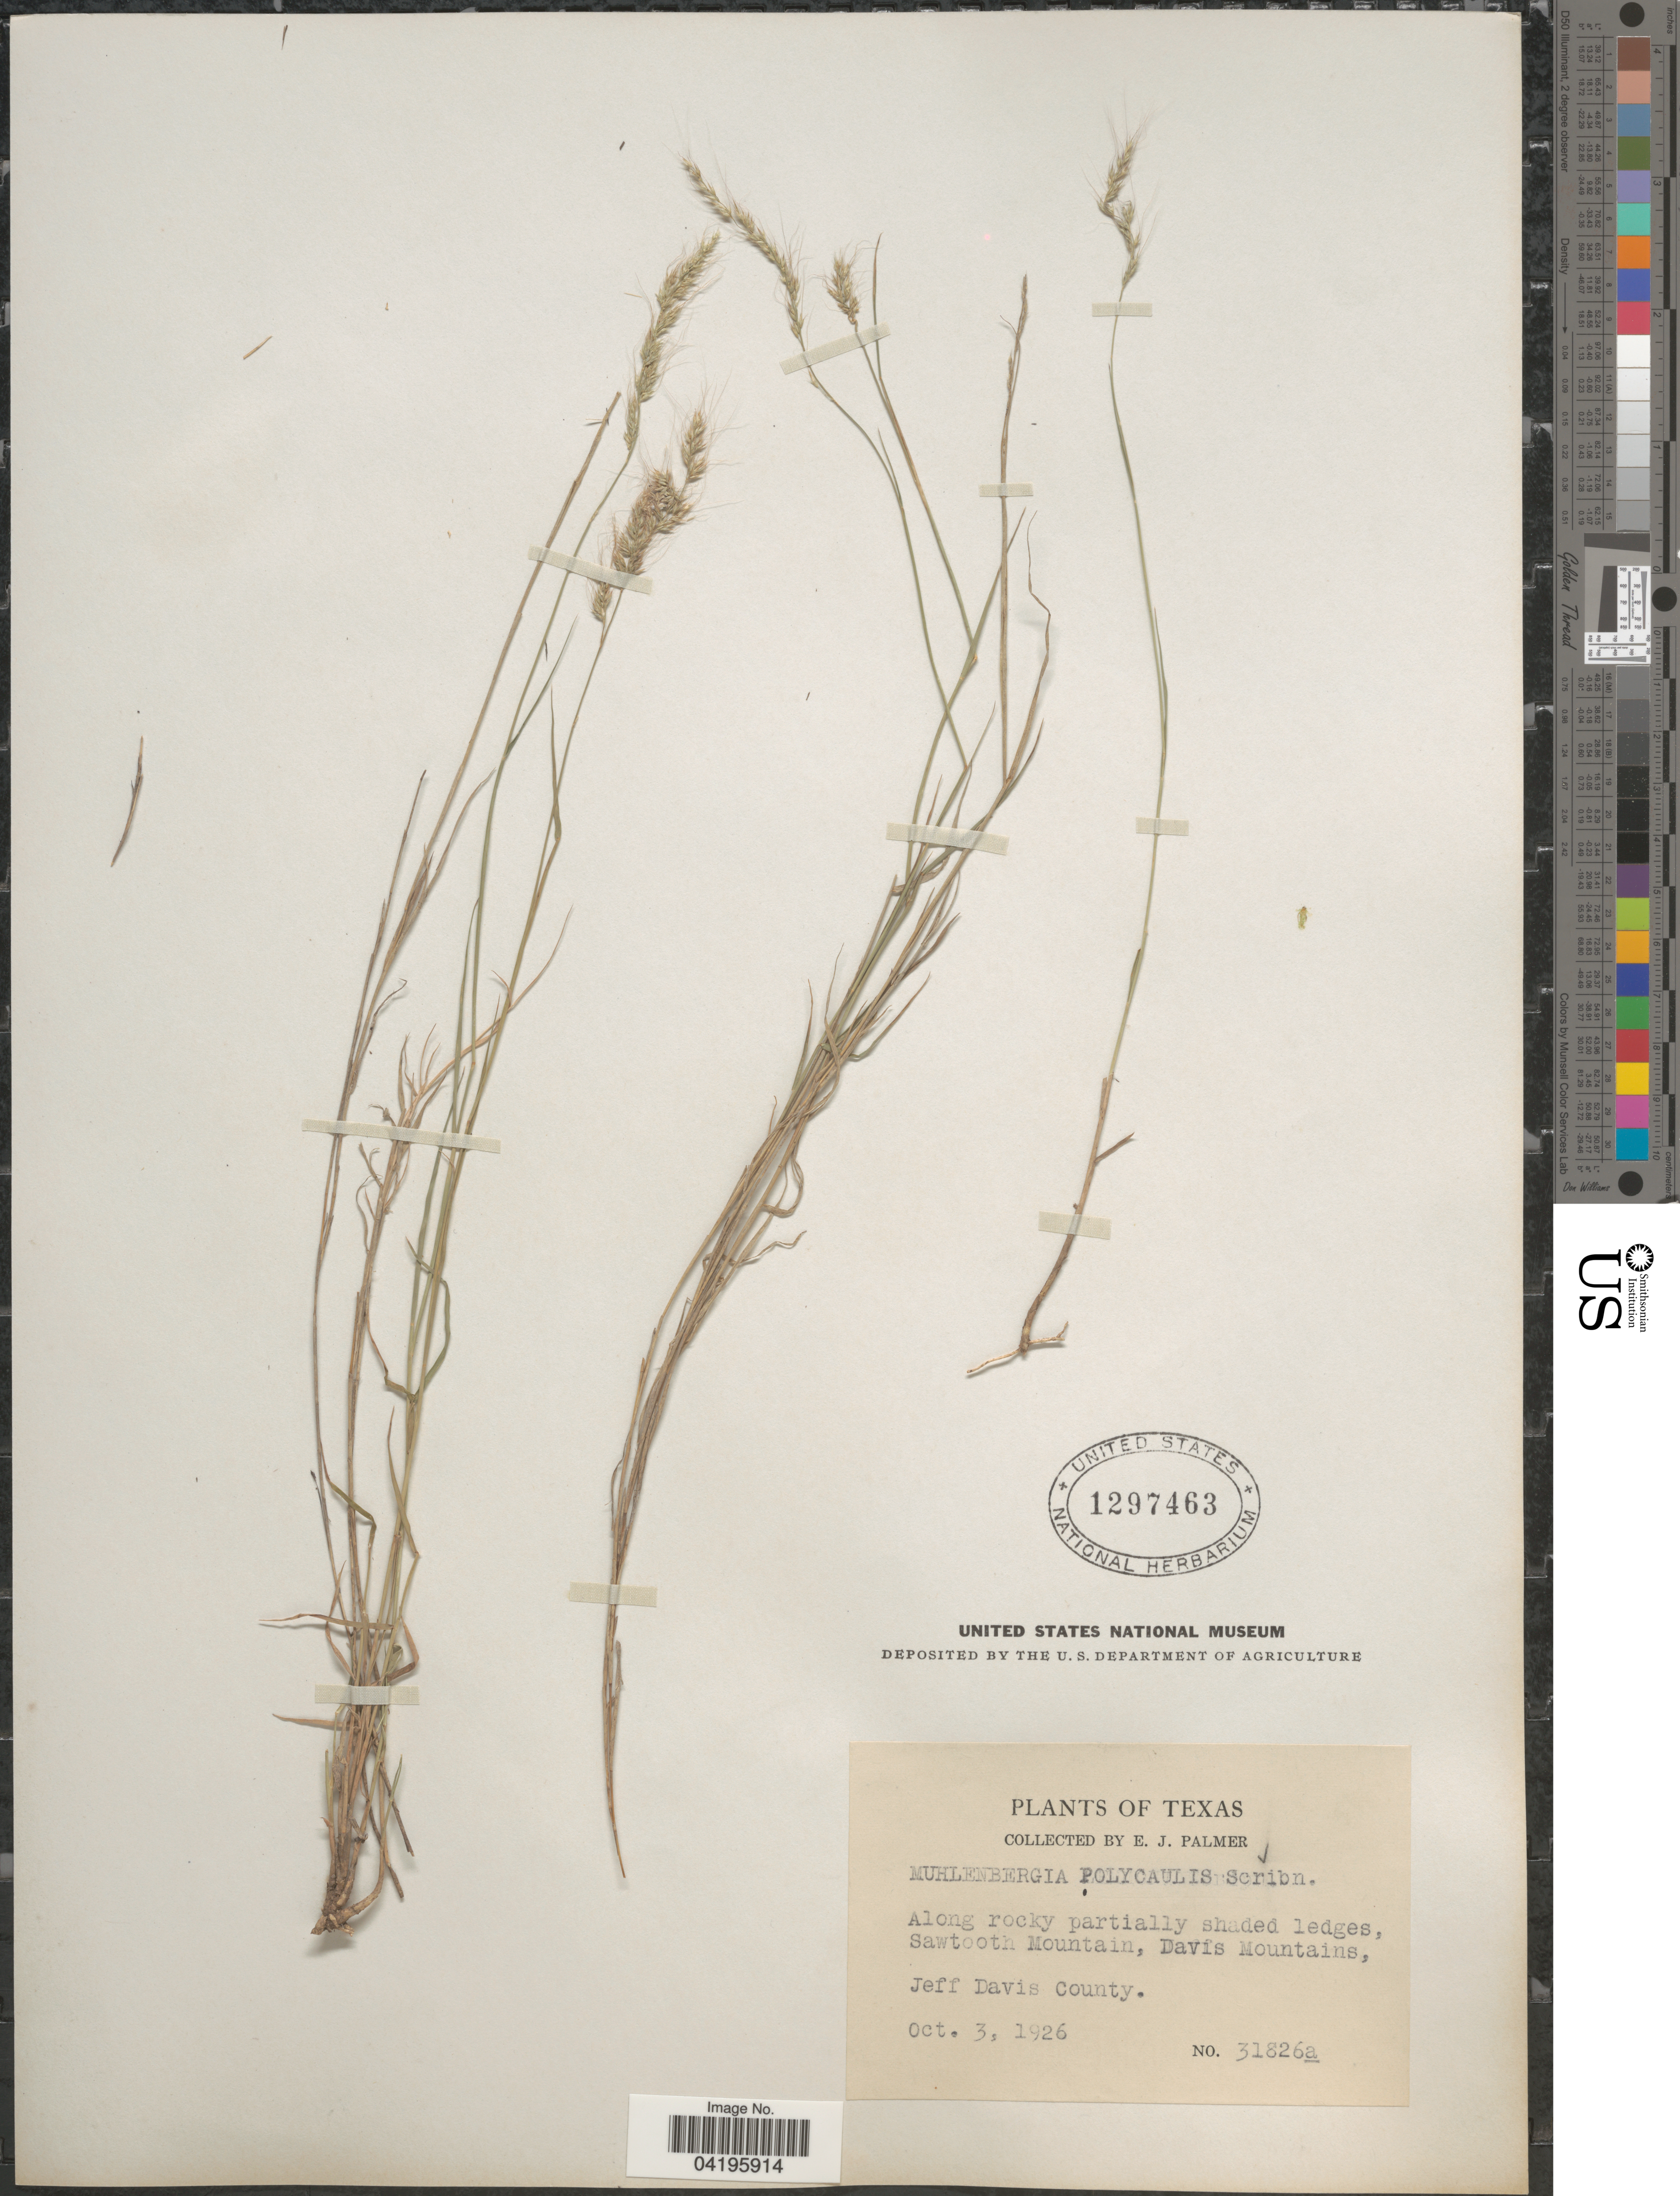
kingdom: Plantae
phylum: Tracheophyta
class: Liliopsida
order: Poales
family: Poaceae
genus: Muhlenbergia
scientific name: Muhlenbergia polycaulis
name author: Scribn.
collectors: E. J. Palmer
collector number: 31826a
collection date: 1926-10-03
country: United States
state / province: Texas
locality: Along rocky partially shaded ledges, Sawtooth Mountain, Davis Mountains, Jeff Davis County.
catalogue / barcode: US 1297463